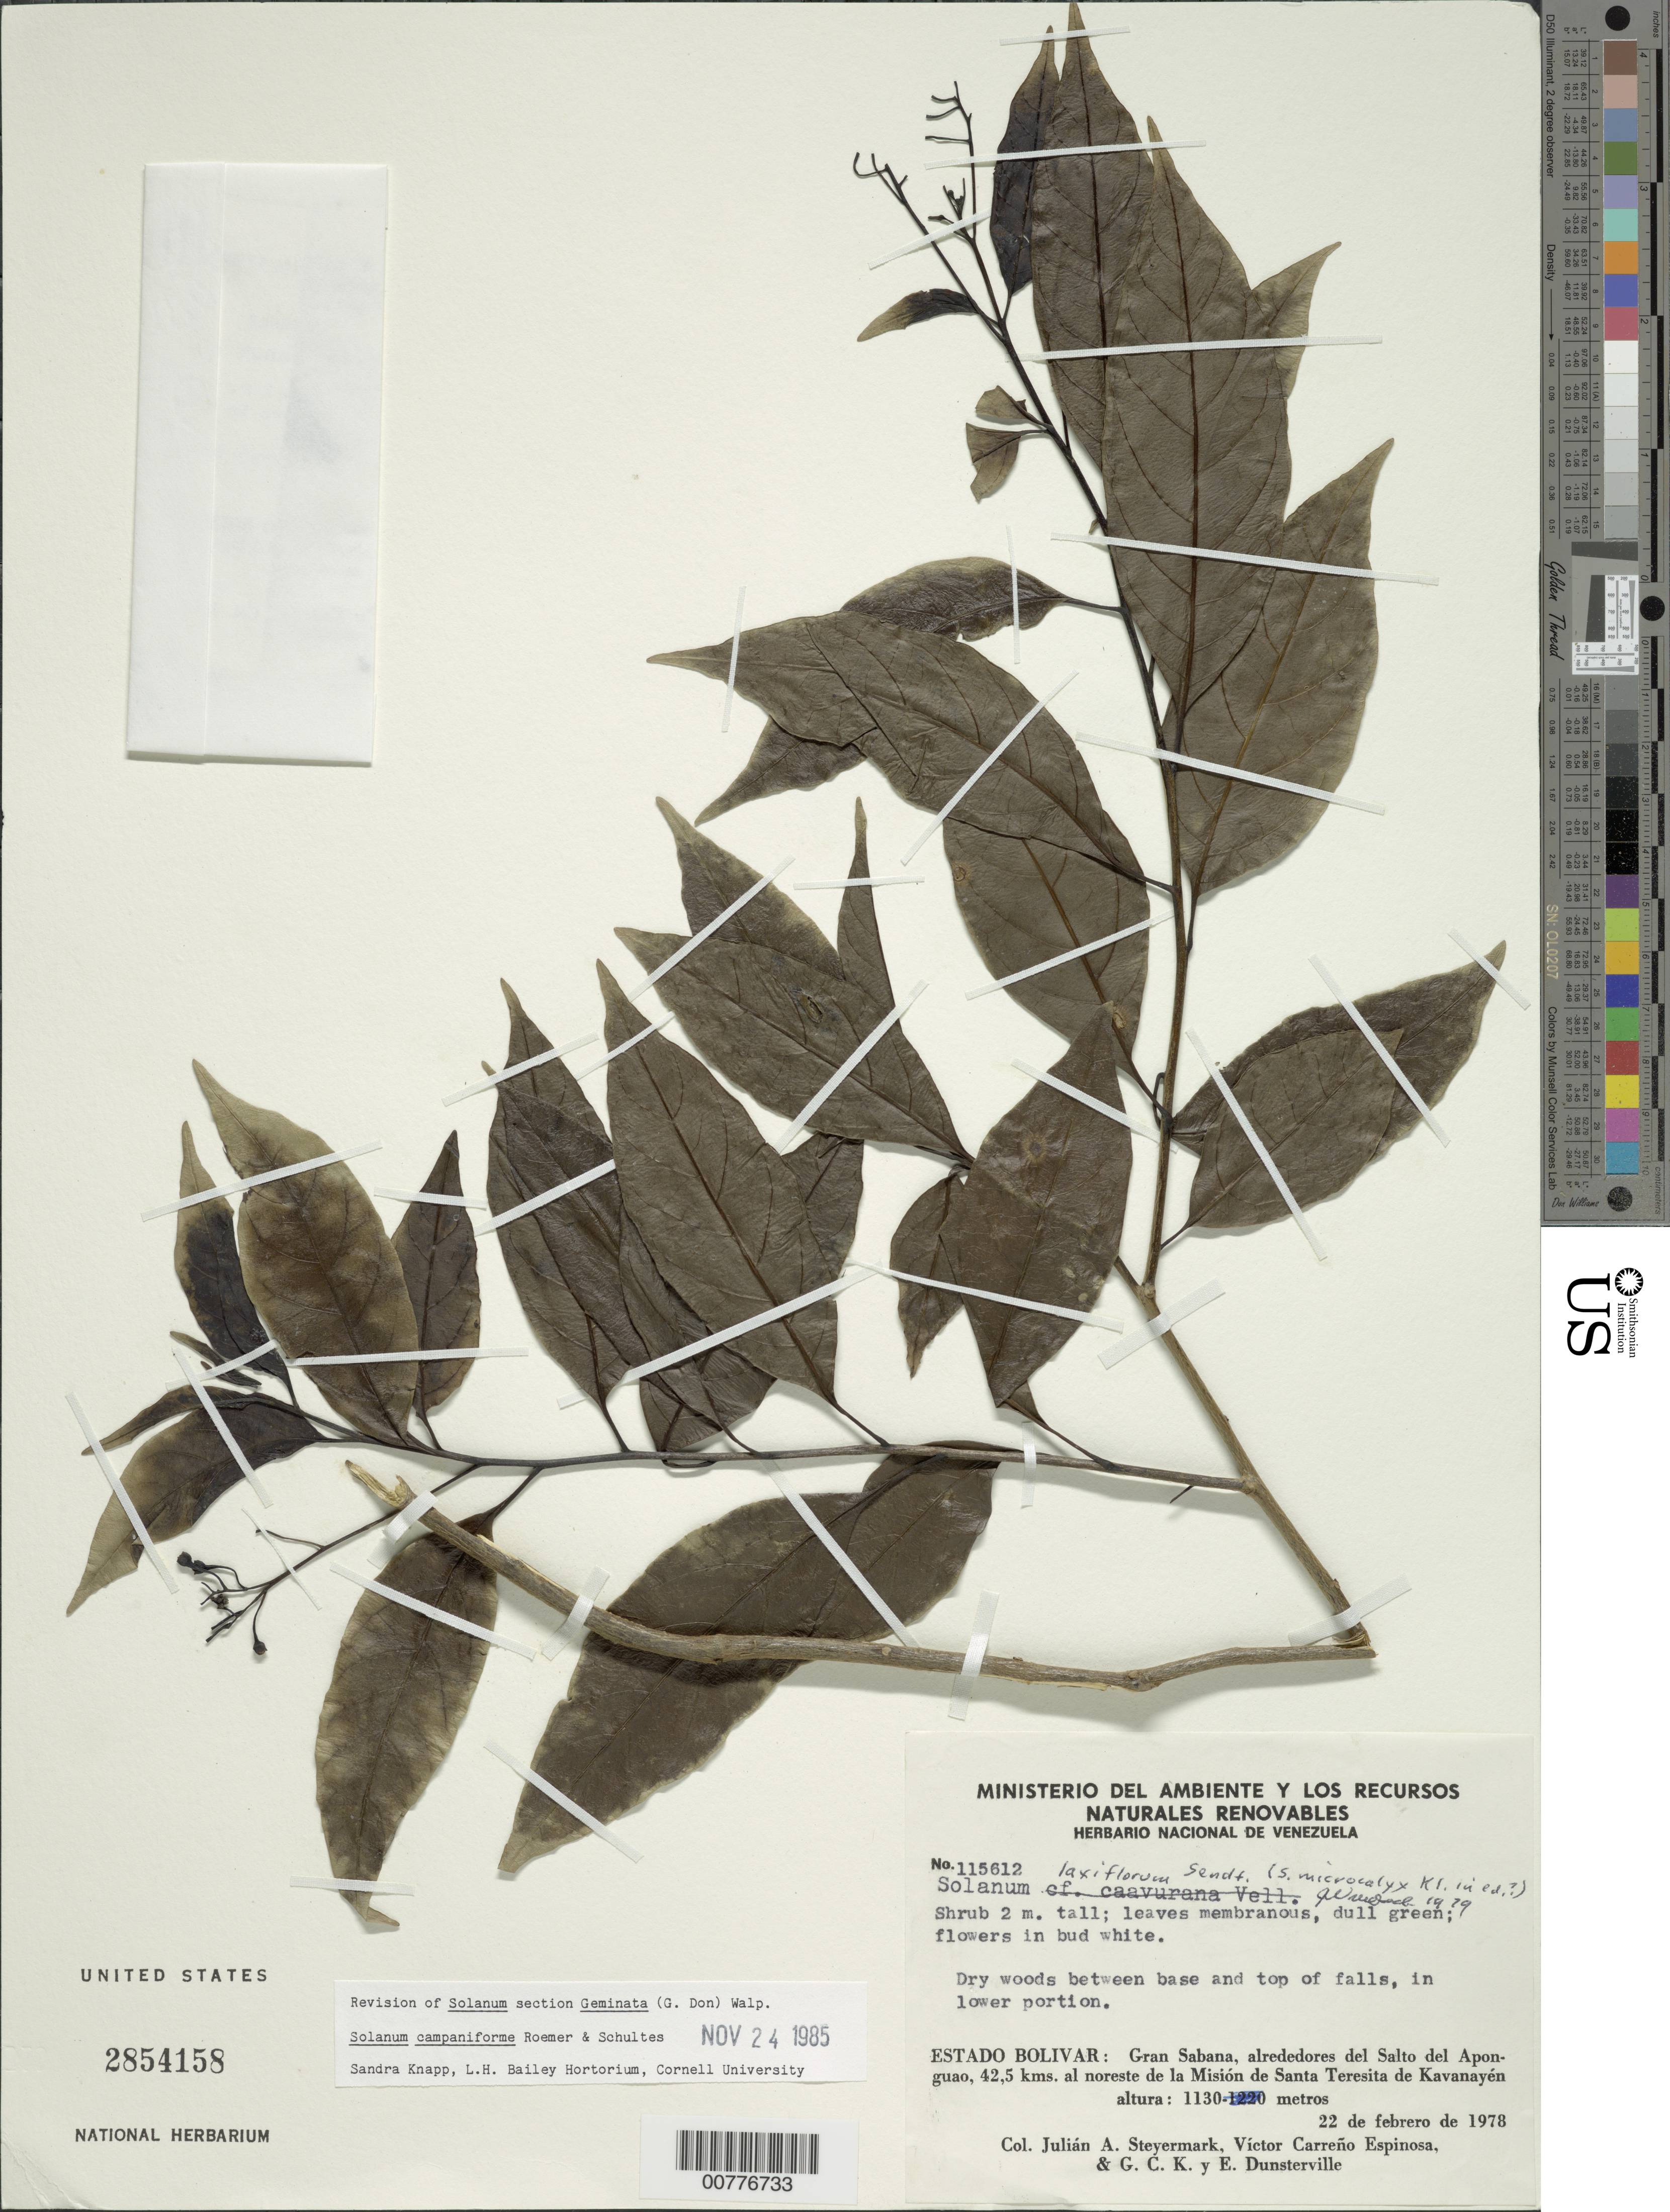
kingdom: Plantae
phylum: Tracheophyta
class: Magnoliopsida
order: Solanales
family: Solanaceae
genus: Solanum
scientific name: Solanum campaniforme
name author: Roem. & Schult.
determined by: Knapp, S. D.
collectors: J. Steyermark, V. Dunsterville, G. Carreño Espinosa & E. Dunsterville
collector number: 115612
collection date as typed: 2 Feb 1978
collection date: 1978-02-02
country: Venezuela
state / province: Bolívar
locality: Gran Sabana, alrededores del Salto del Aponguao, 42.5 kms NE Misíon de Santa Teresita de Kavanayén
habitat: dry woods between ase and top of falls, in lower portion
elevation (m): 1130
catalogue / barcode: US 2854158